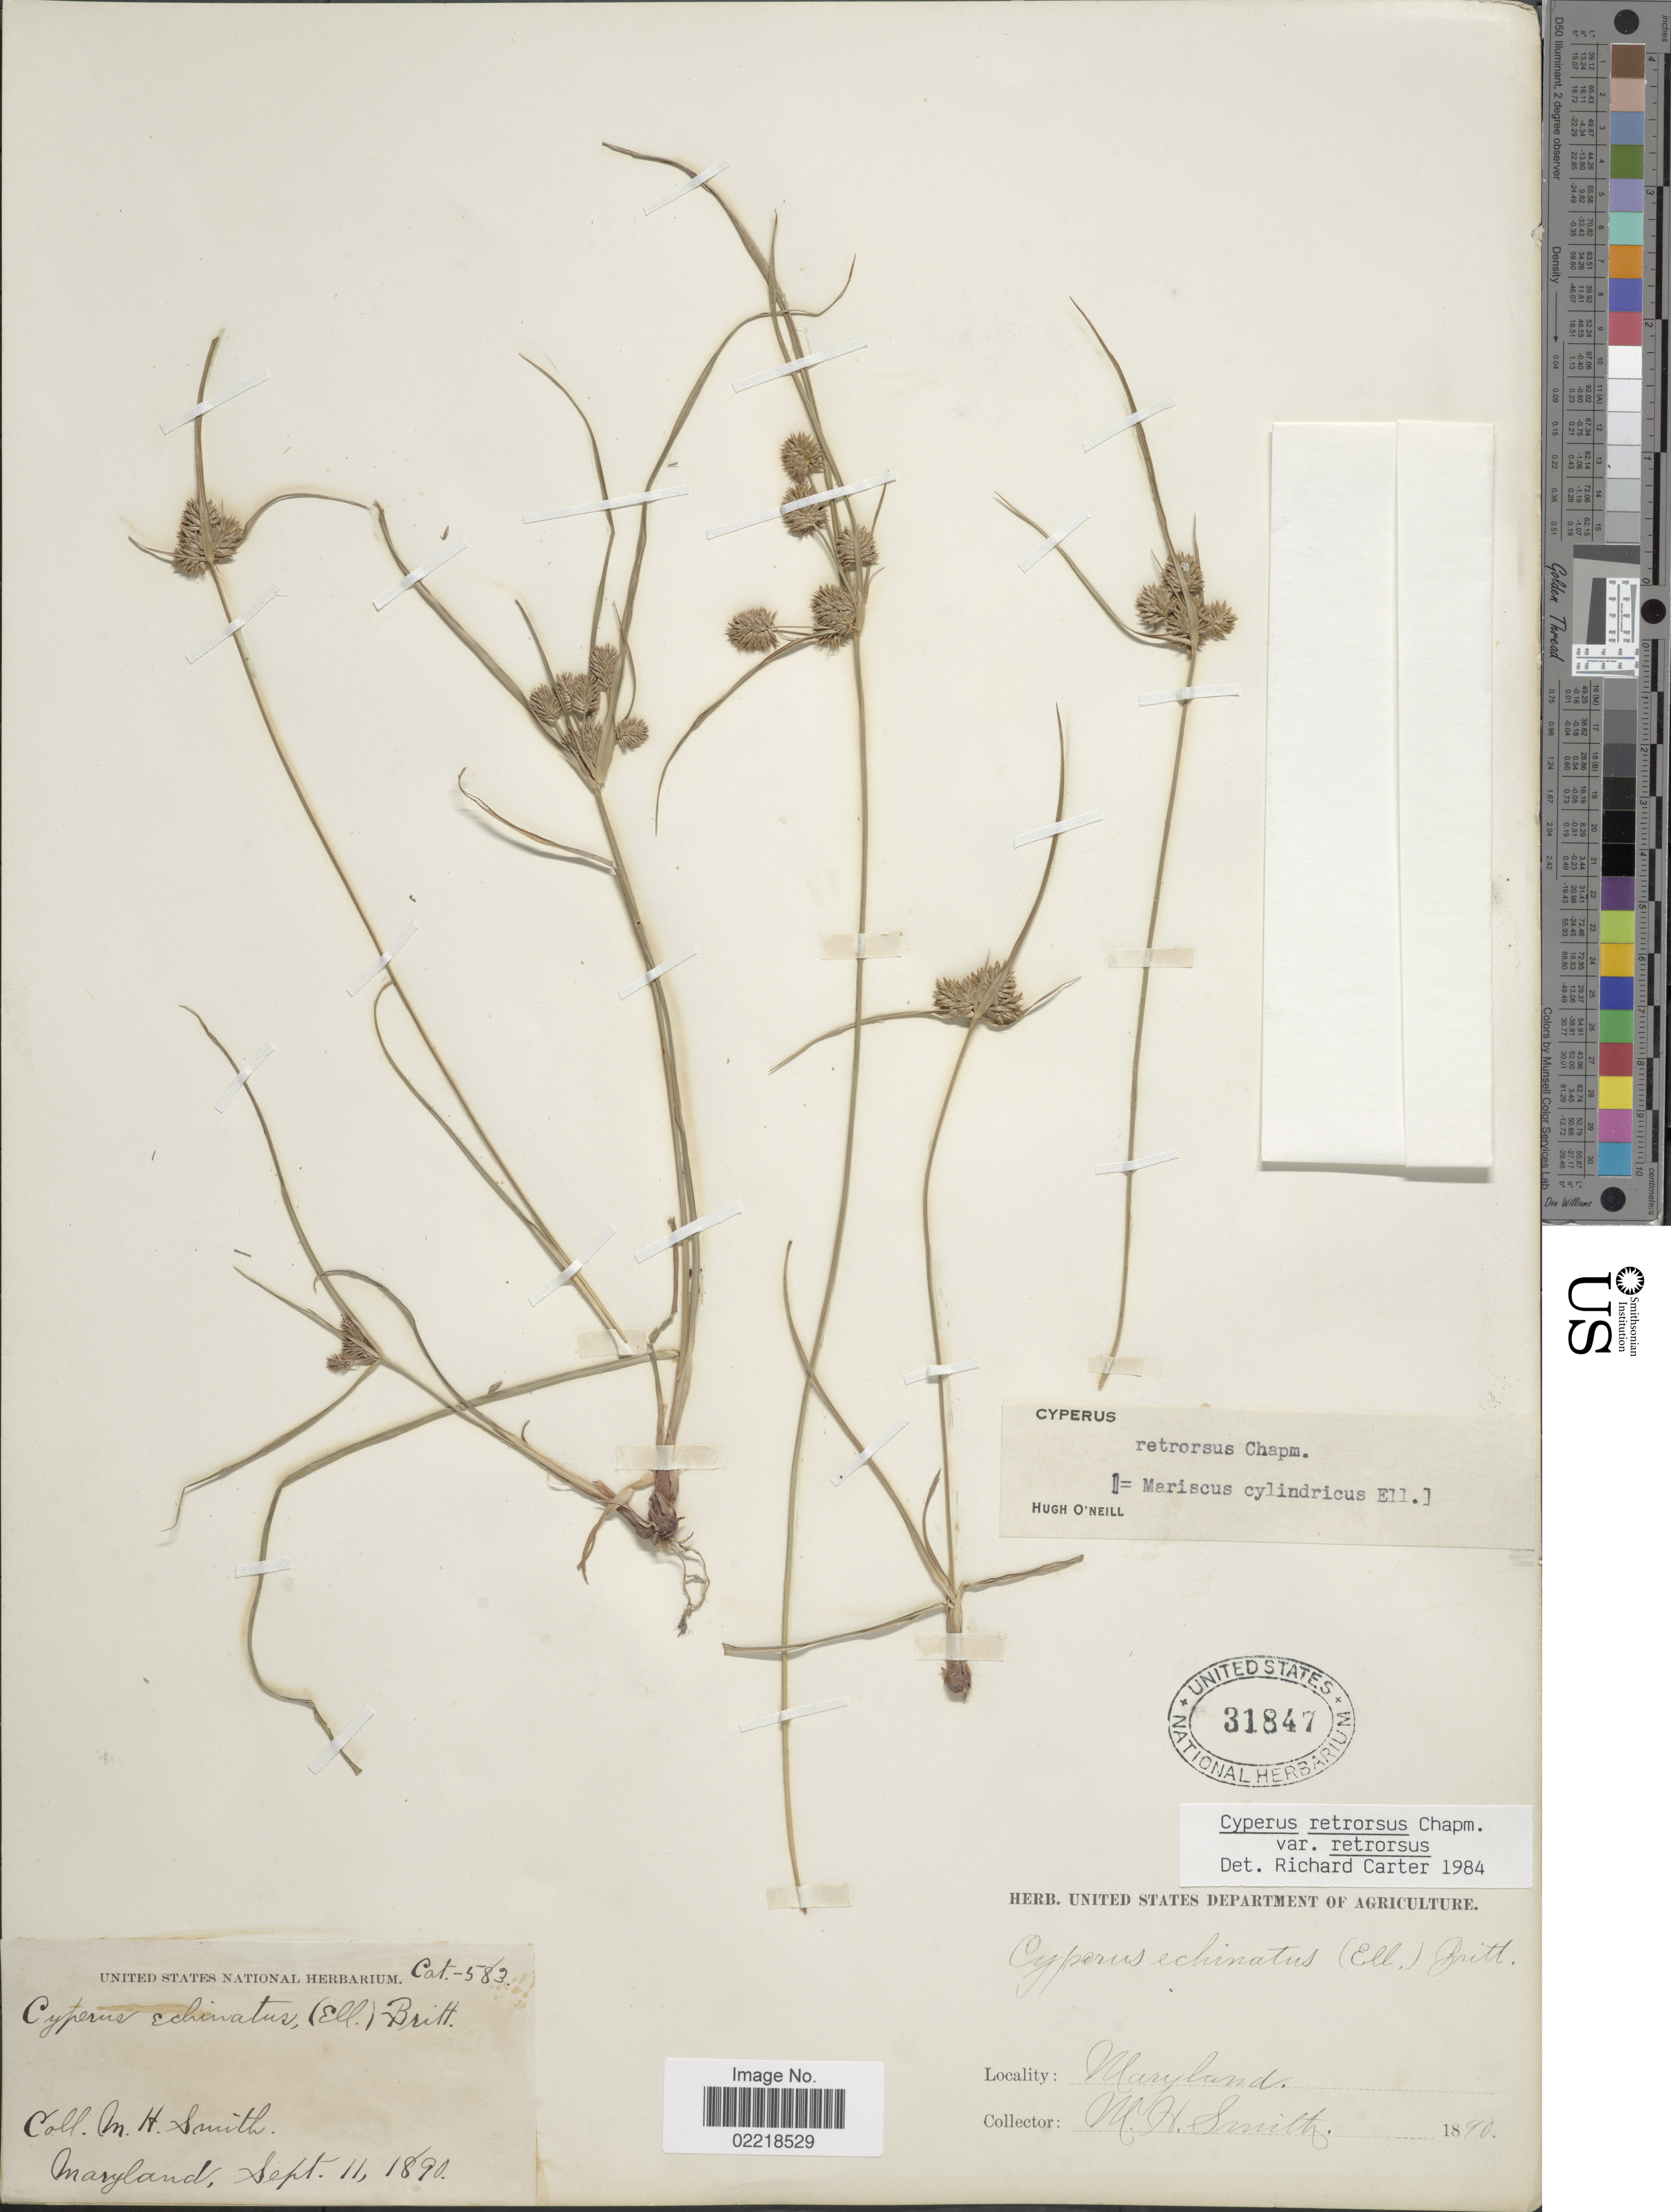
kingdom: Plantae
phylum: Tracheophyta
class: Liliopsida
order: Poales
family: Cyperaceae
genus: Cyperus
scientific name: Cyperus retrorsus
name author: Chapm.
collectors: M. H. Smith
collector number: Cat583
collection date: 1890-09-11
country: United States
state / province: Maryland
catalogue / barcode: US 31847